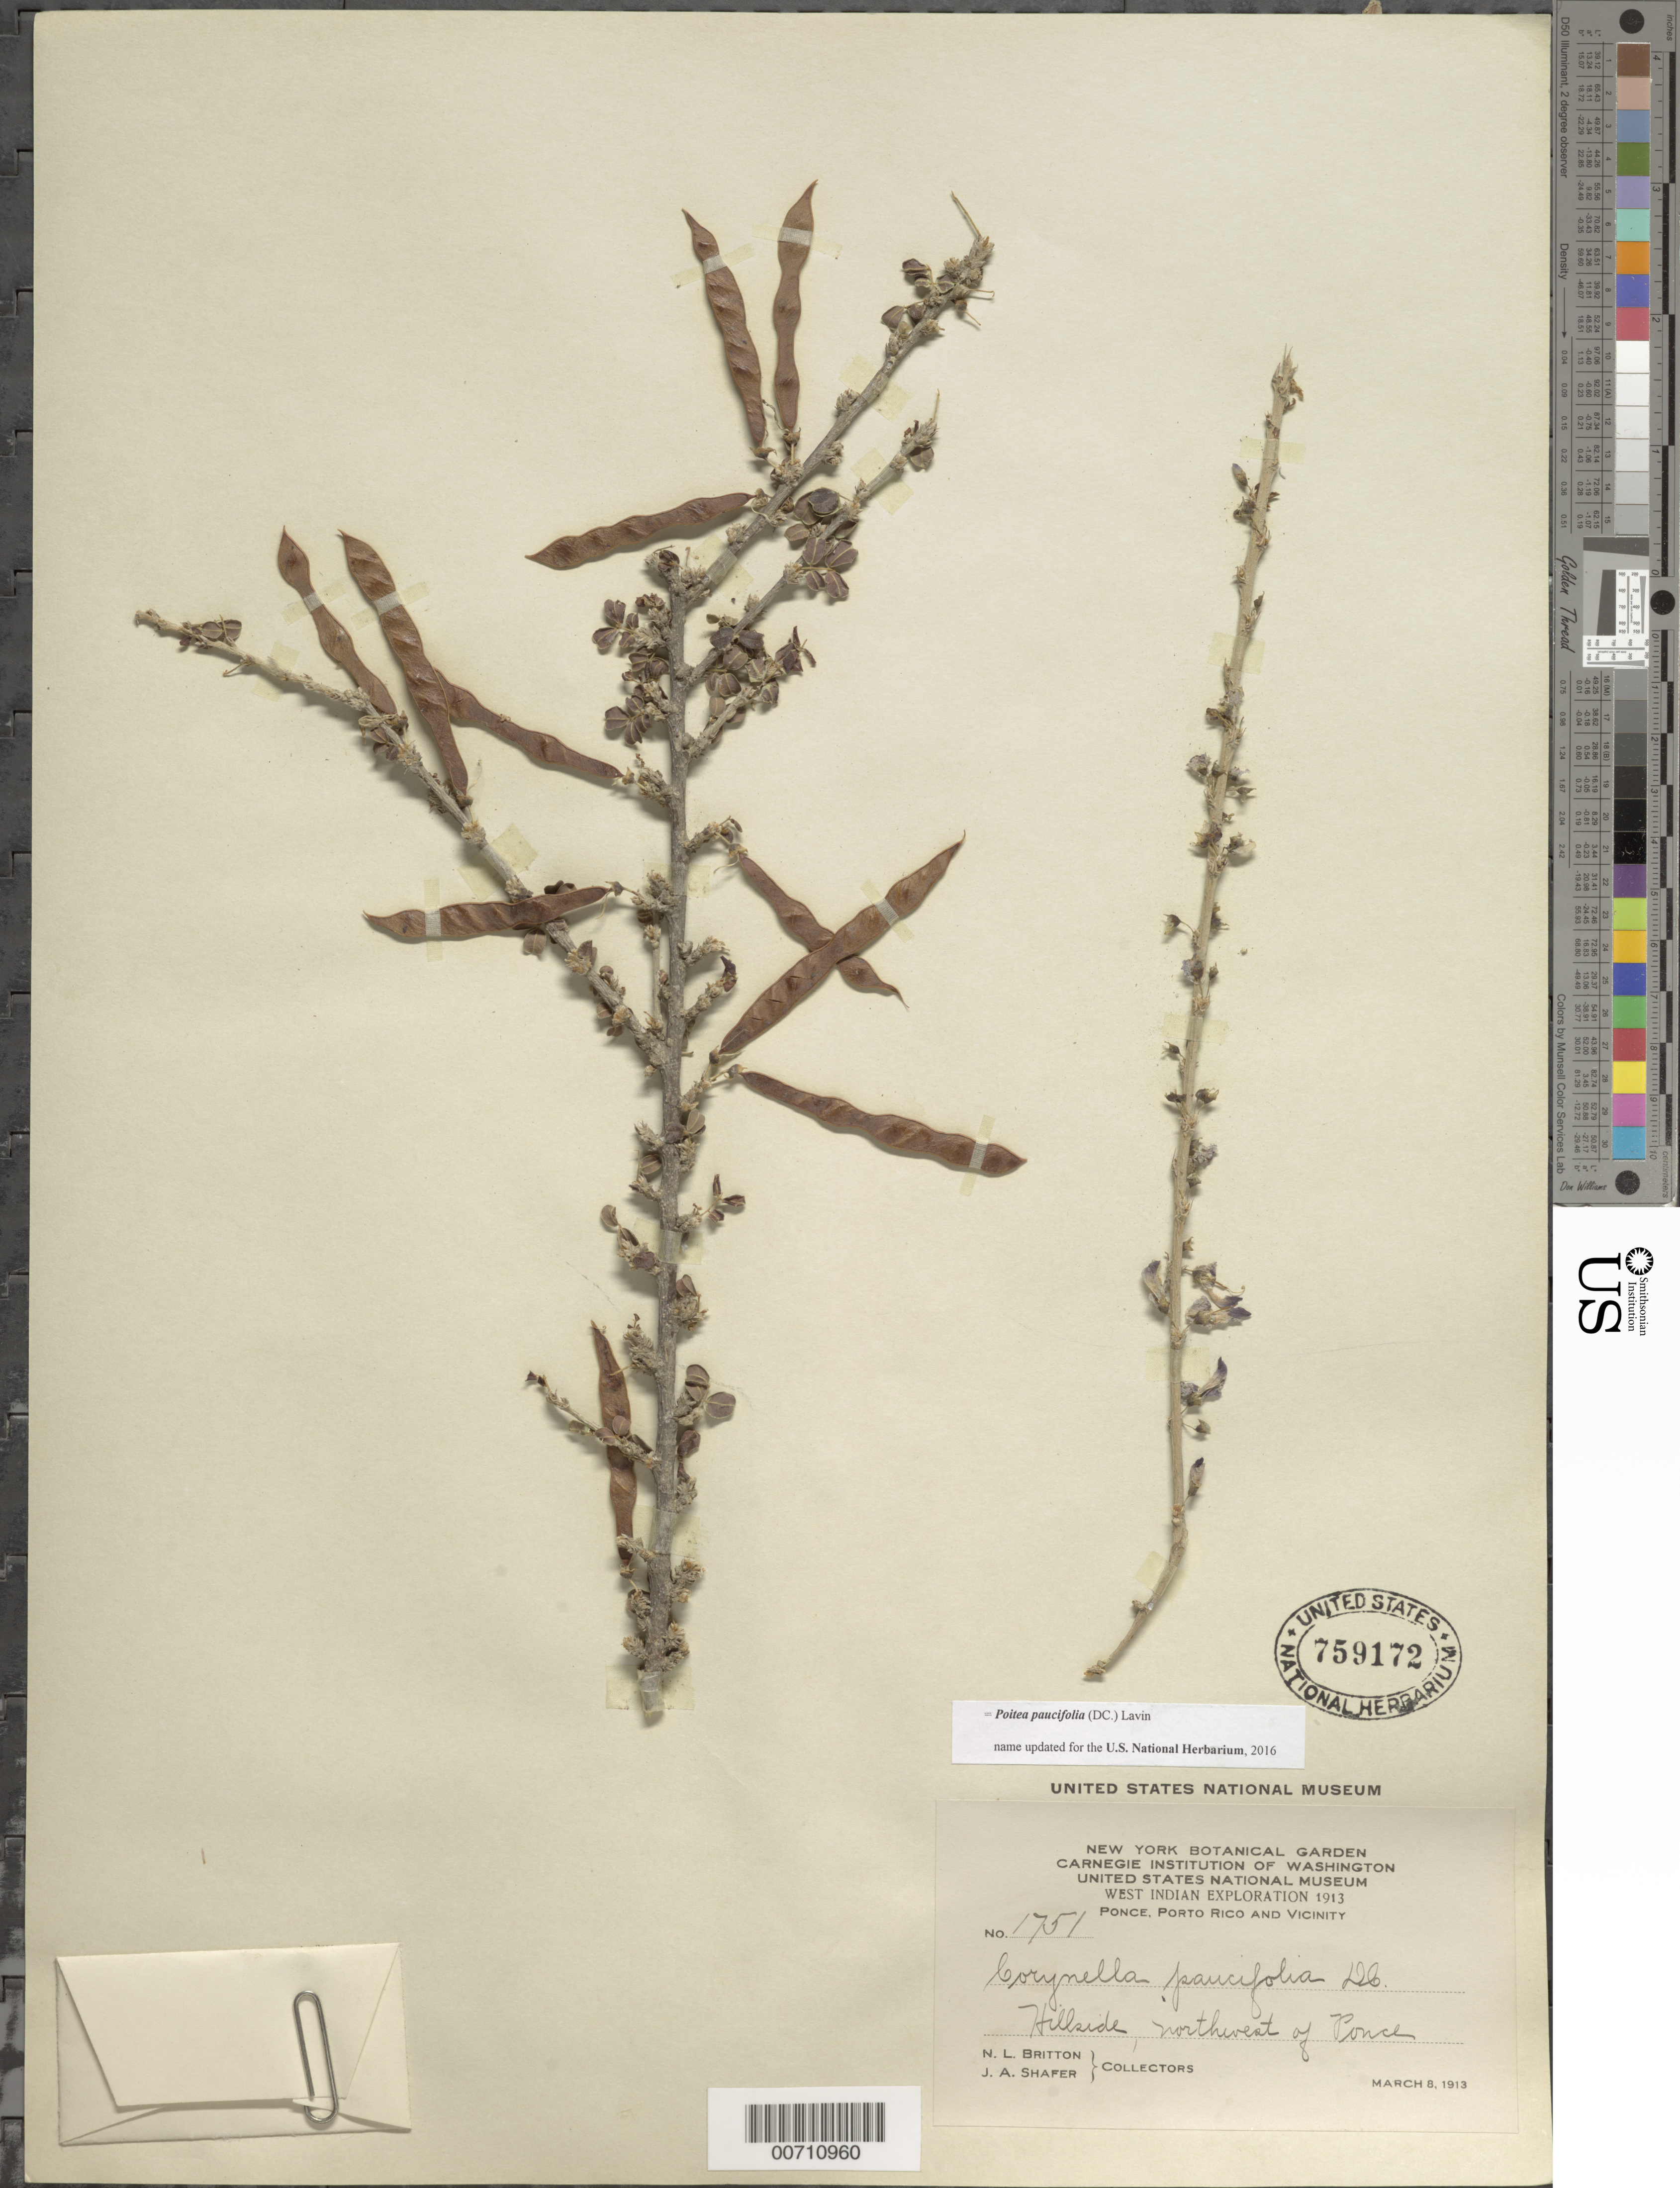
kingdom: Plantae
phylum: Tracheophyta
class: Magnoliopsida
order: Fabales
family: Fabaceae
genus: Poitea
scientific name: Poitea paucifolia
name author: (DC.) Lavin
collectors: N. Britton & J. A. Shafer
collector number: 1751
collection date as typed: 08 Mar 1913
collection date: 1913-03-08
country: Puerto Rico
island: Greater Antilles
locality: Ponce, NW of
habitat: Hillside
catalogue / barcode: US 759172